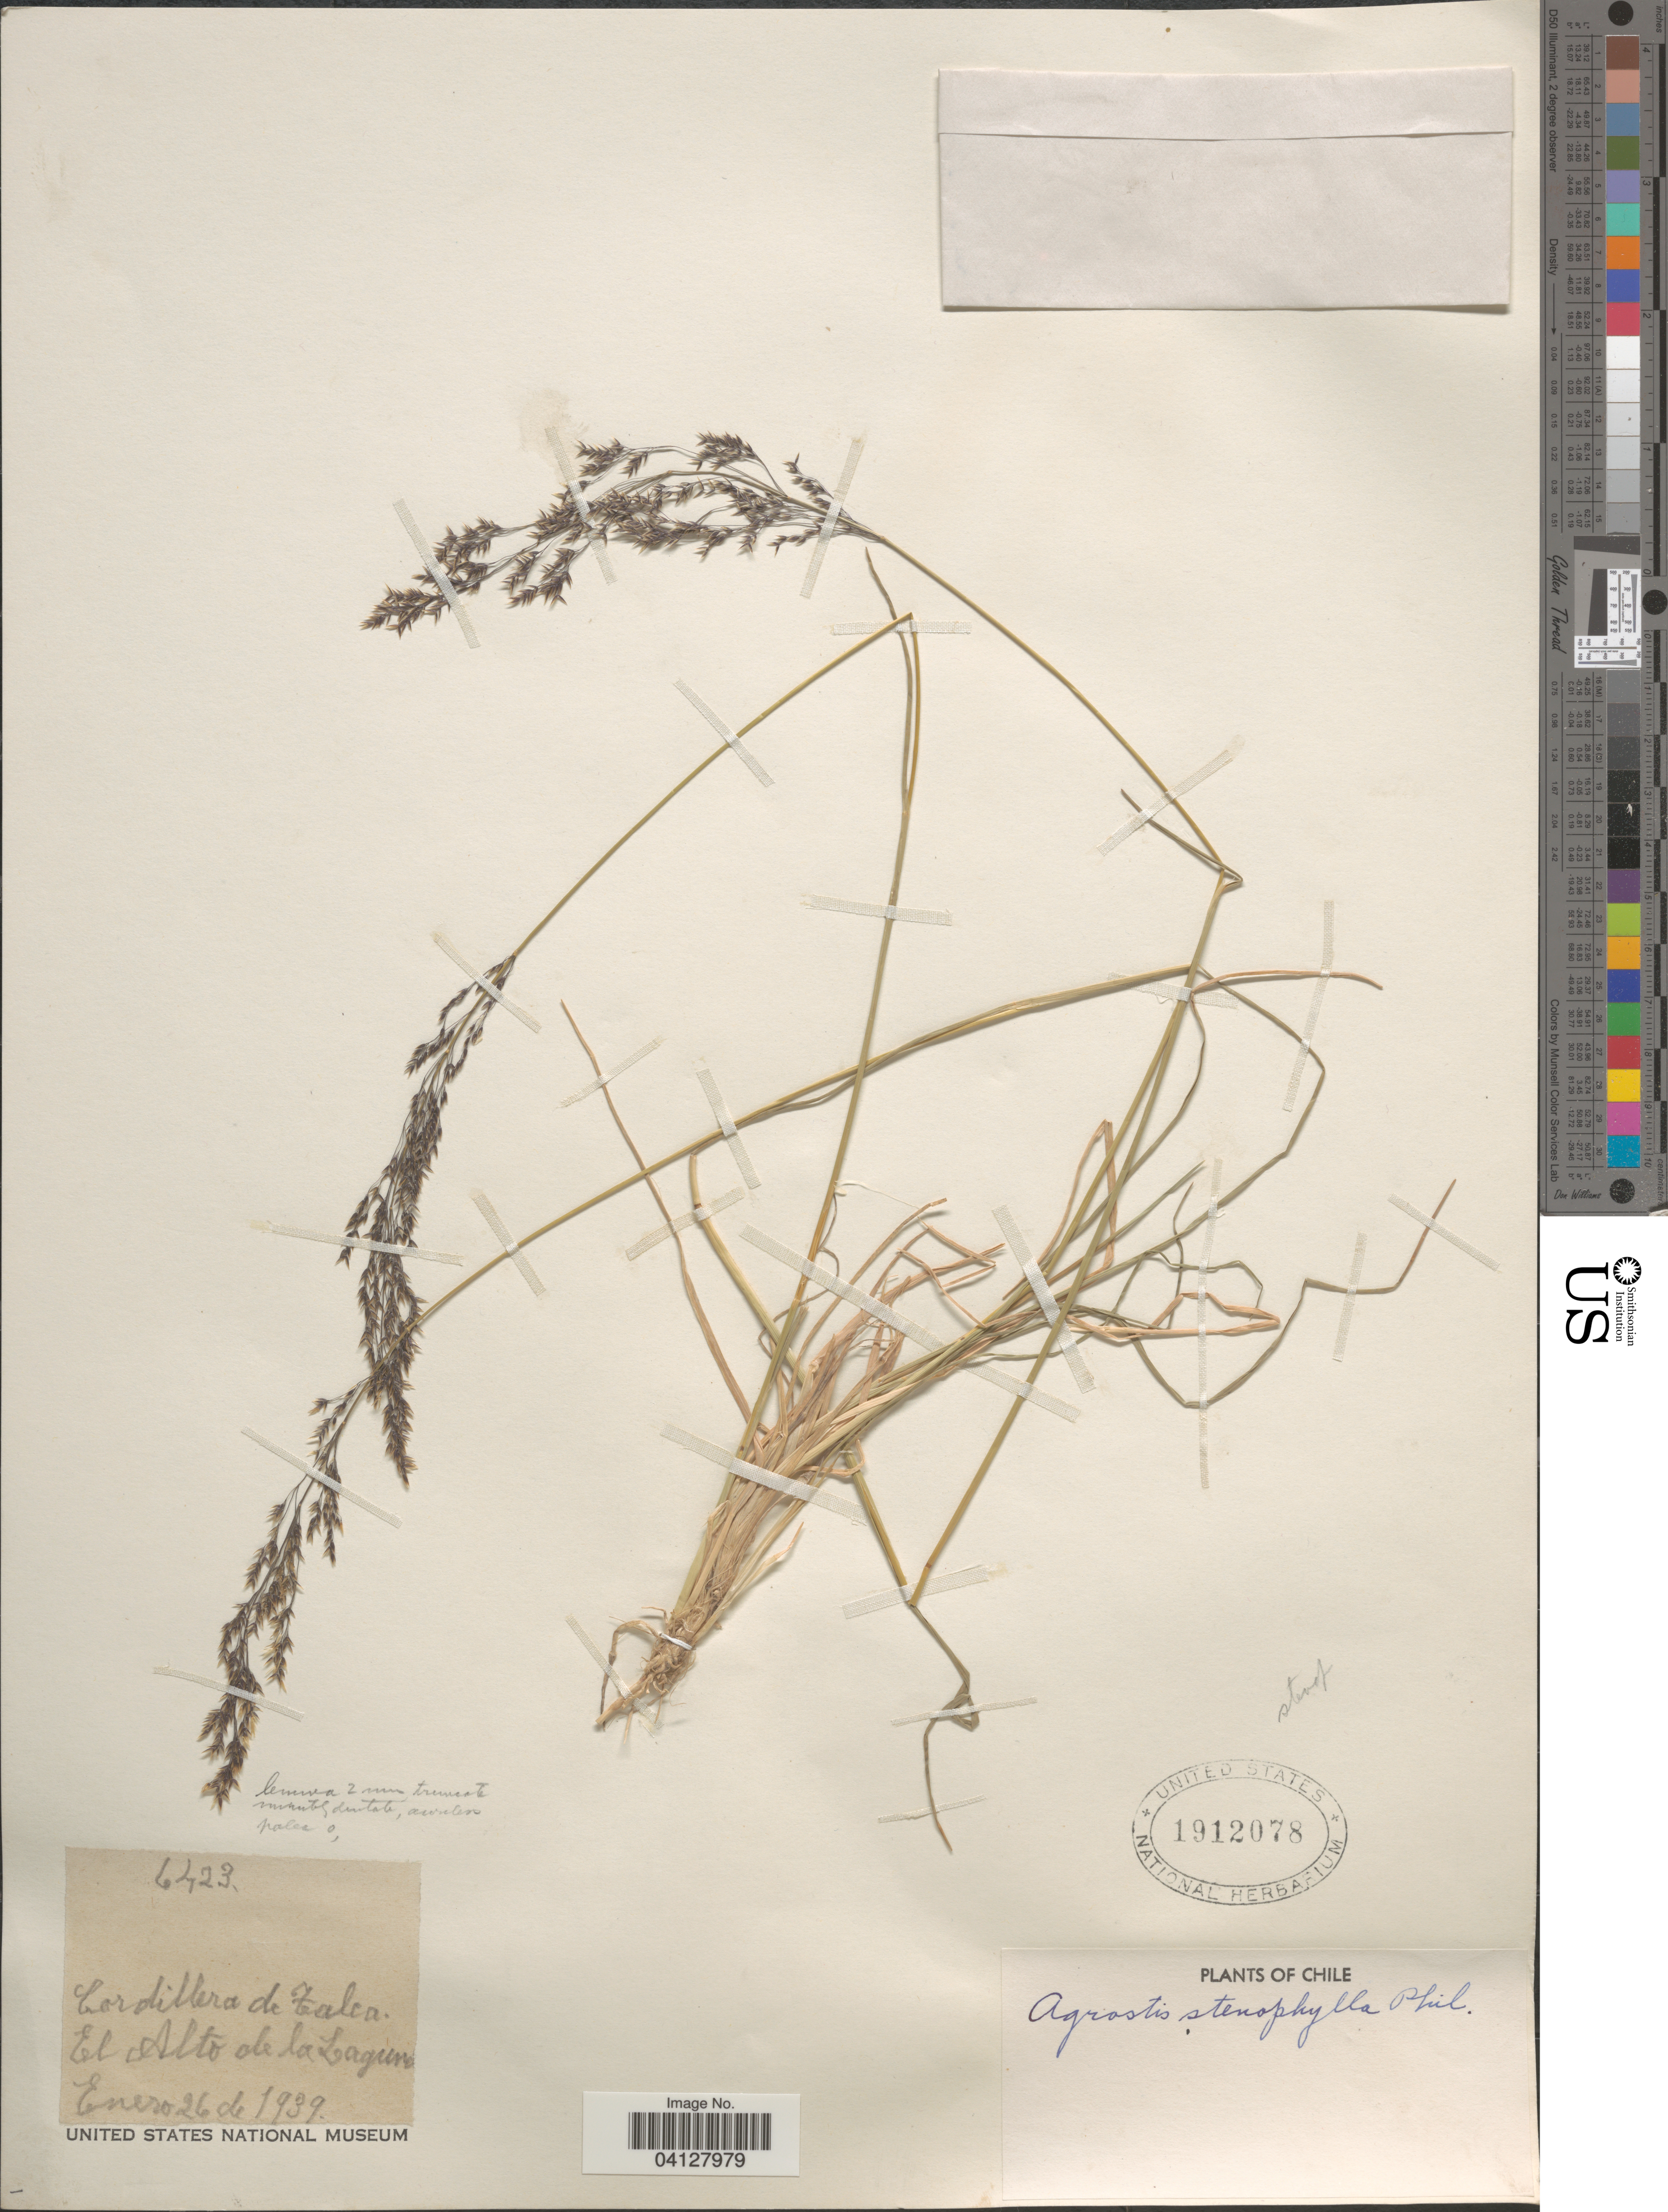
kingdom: Plantae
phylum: Tracheophyta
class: Liliopsida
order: Poales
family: Poaceae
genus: Agrostis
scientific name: Agrostis stenophylla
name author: Phil.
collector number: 6423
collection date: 1939-01-26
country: Chile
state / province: Maule (VII)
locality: Cordillera de Talca. El Alto de la Laguna.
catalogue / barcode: US 1912078